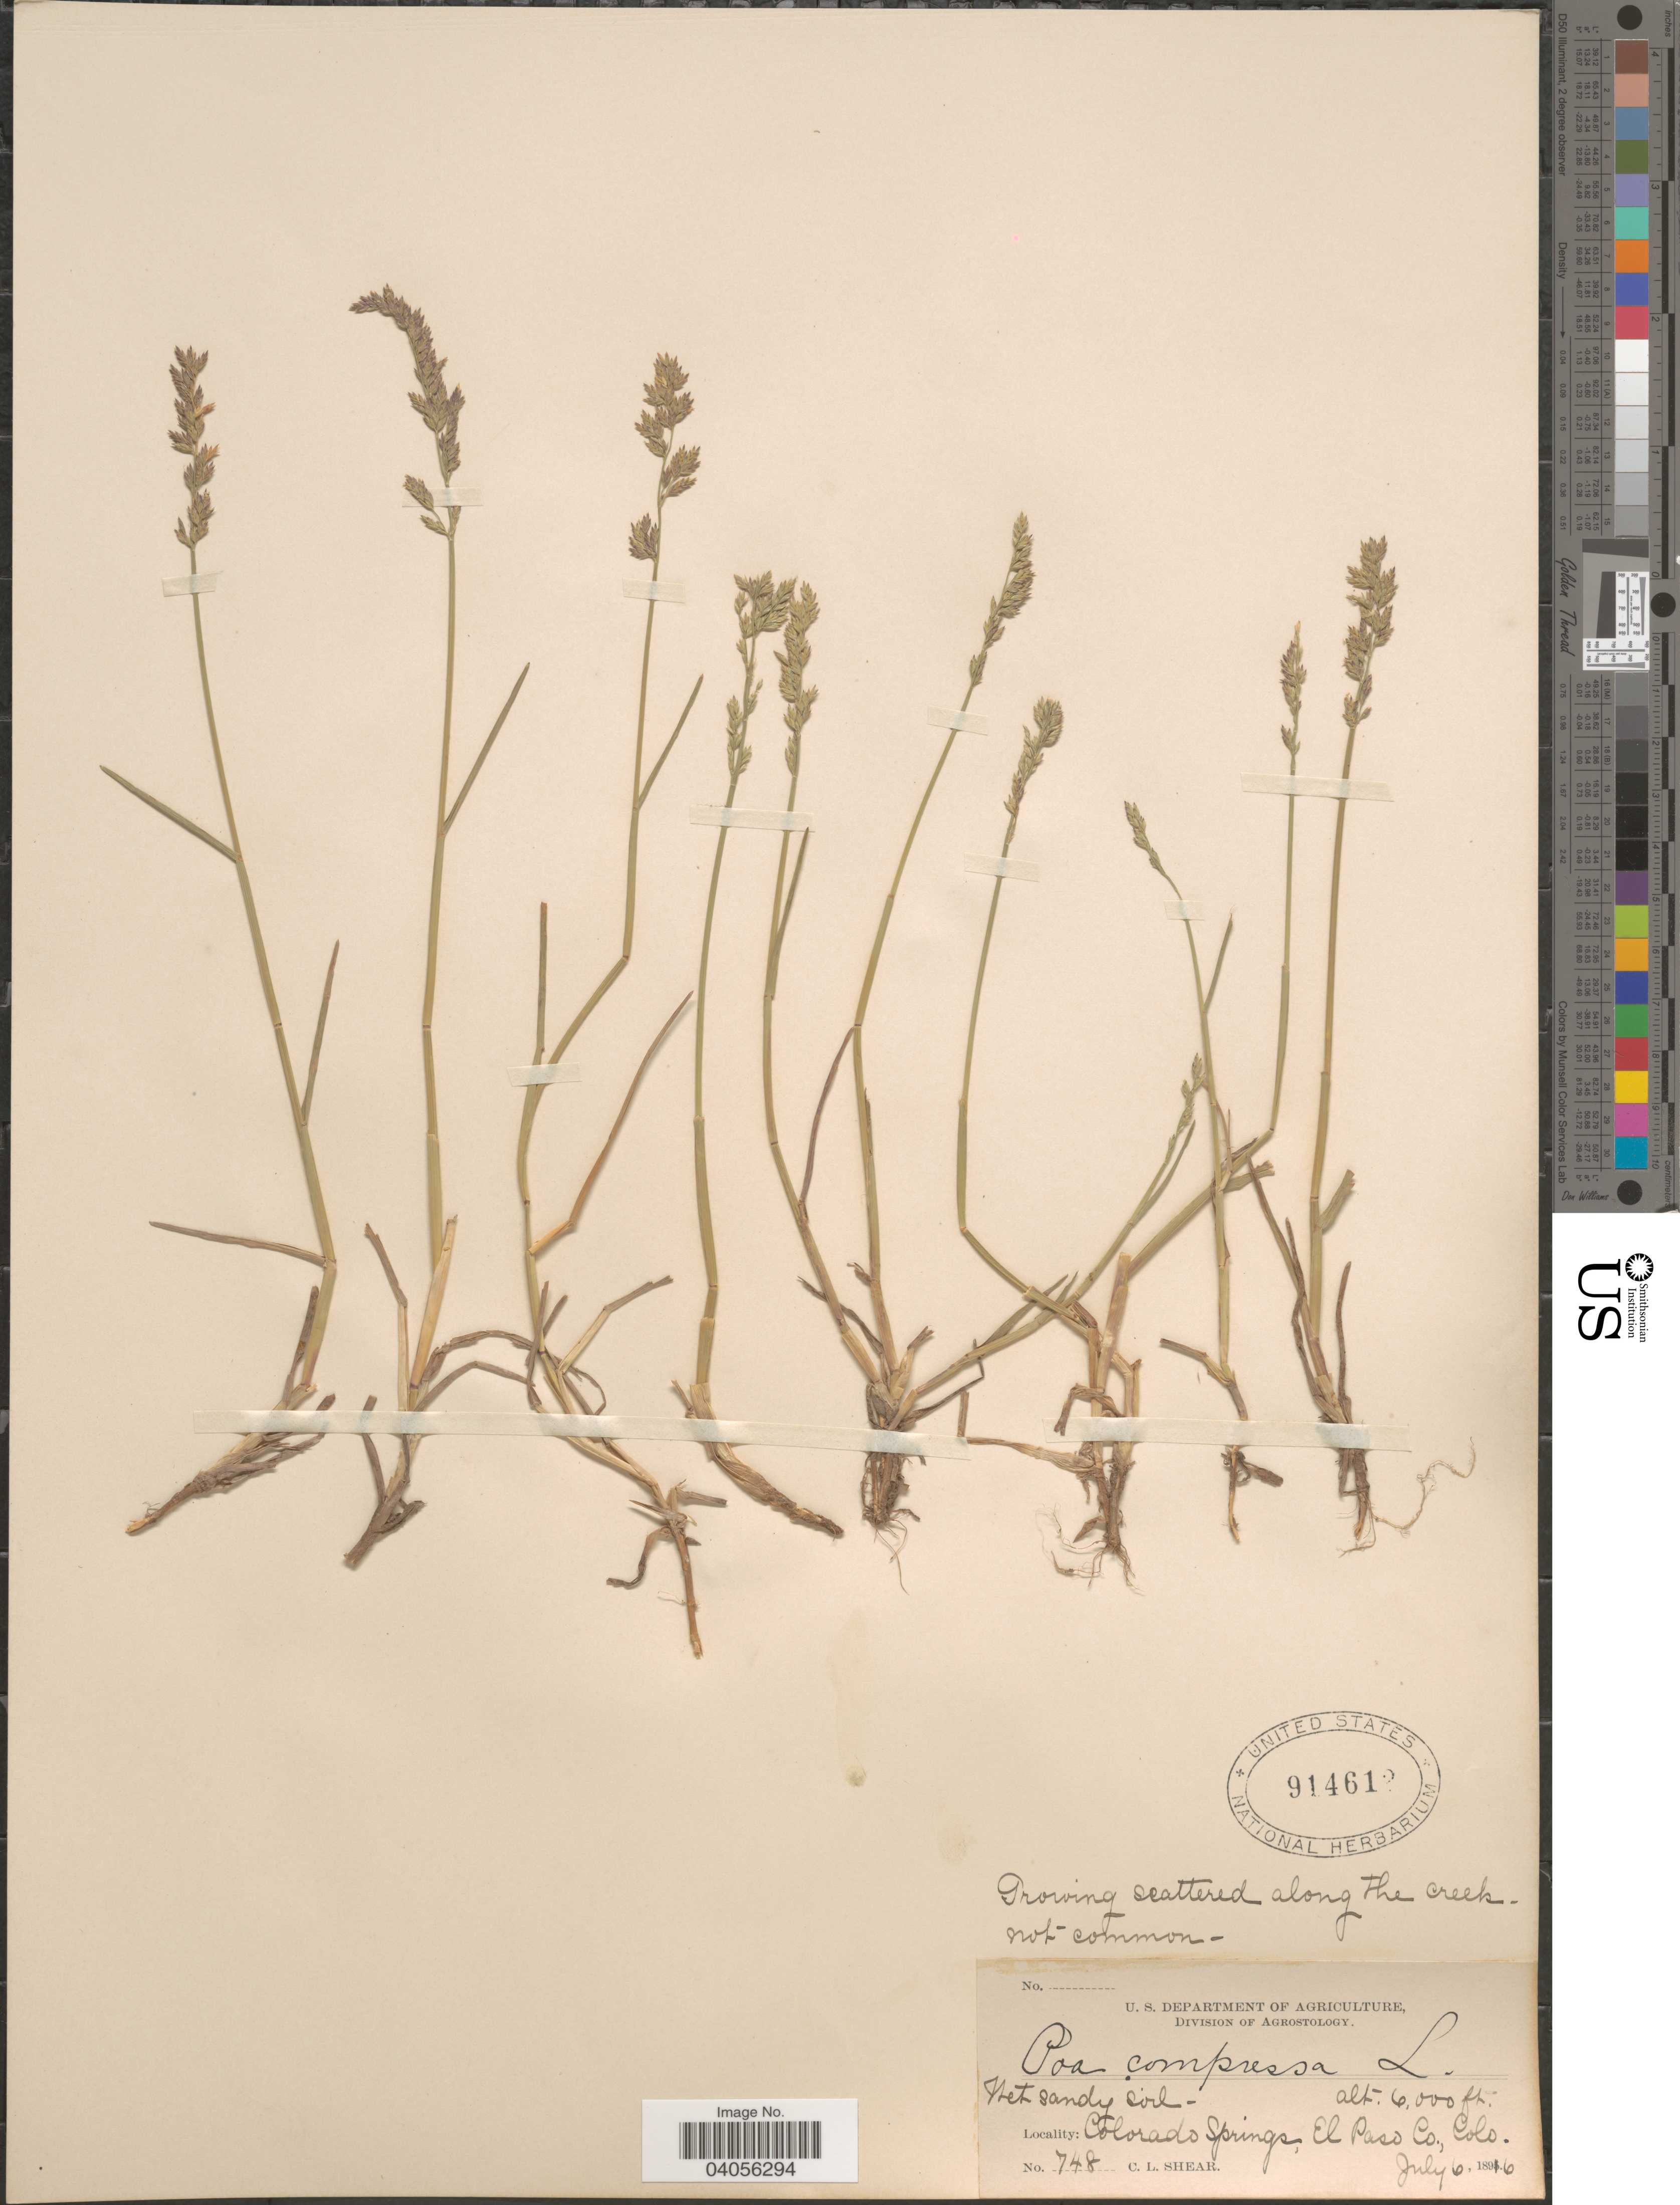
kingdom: Plantae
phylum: Tracheophyta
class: Liliopsida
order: Poales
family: Poaceae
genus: Poa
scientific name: Poa compressa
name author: L.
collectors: C. L. Shear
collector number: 748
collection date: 1896-07-06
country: United States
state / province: Colorado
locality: Colorado Springs, El Paso Co.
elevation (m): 1829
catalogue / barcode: US 914612